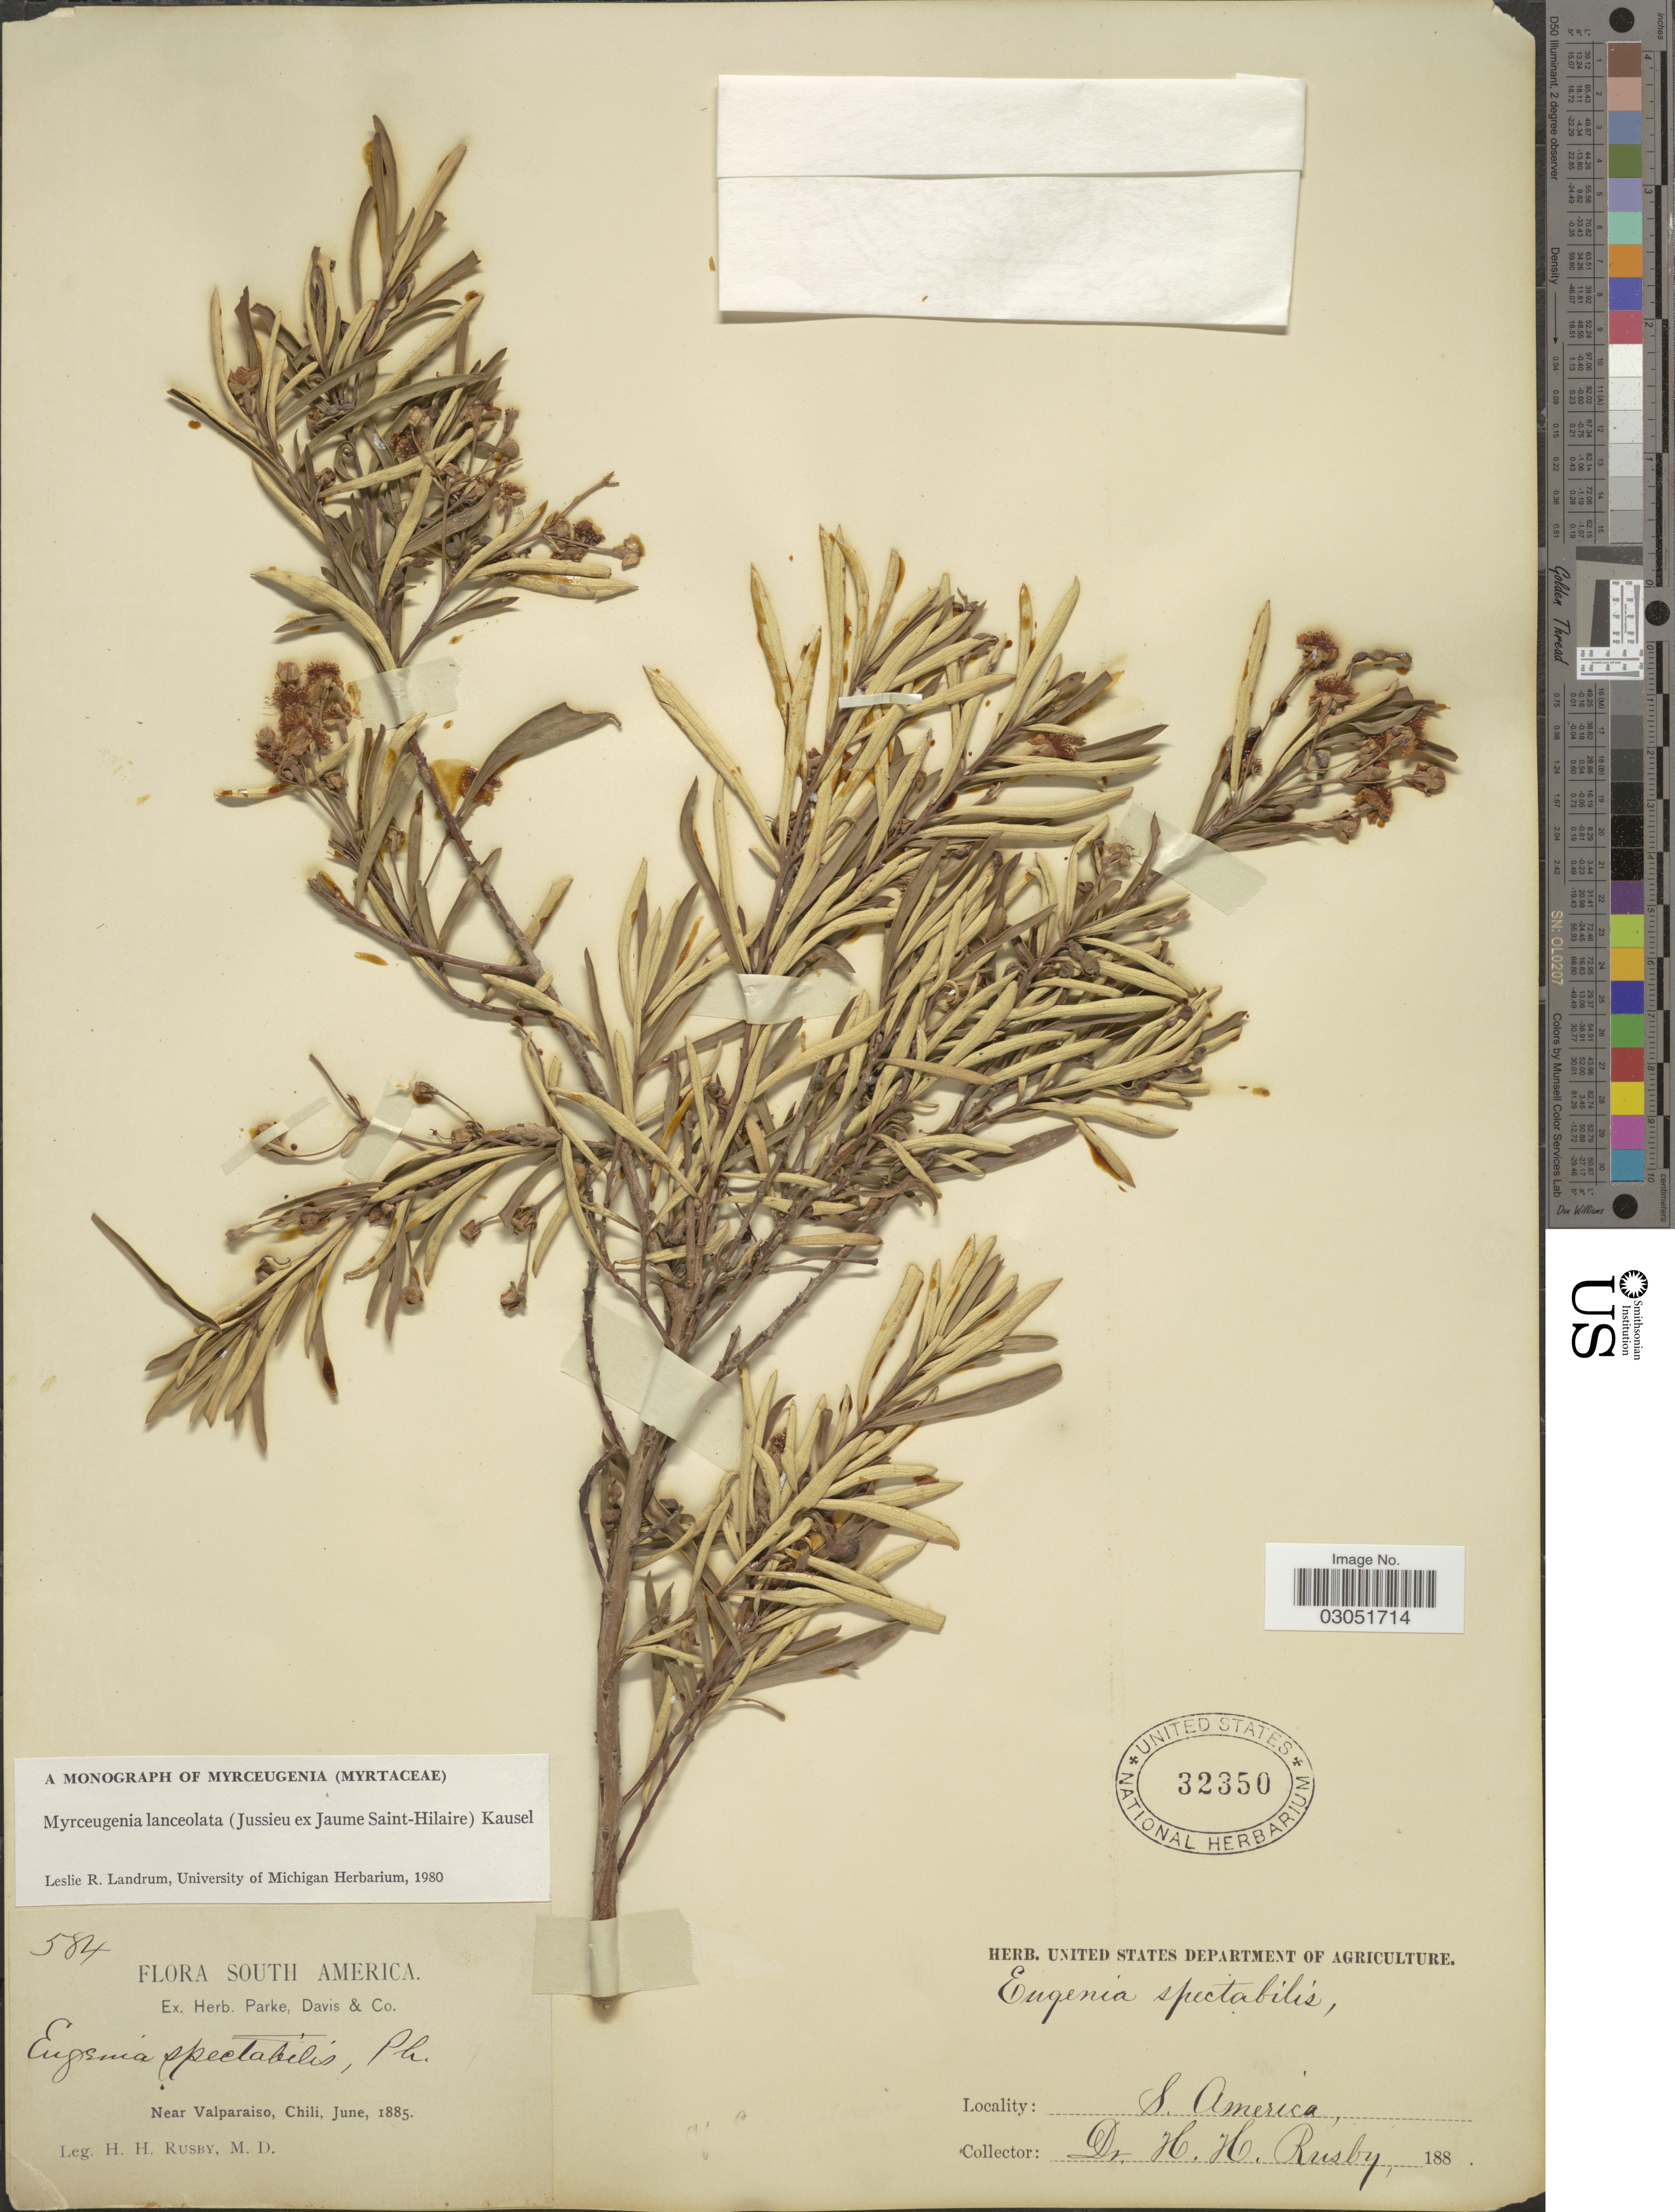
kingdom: Plantae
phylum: Tracheophyta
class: Magnoliopsida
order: Myrtales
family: Myrtaceae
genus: Myrceugenia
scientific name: Myrceugenia lanceolata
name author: (Juss. ex J. St.-Hil.) Kausel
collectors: H. H. Rusby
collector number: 584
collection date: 1885-06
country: Chile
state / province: Valparaíso (V)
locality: Near Valparaiso.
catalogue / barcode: US 32350